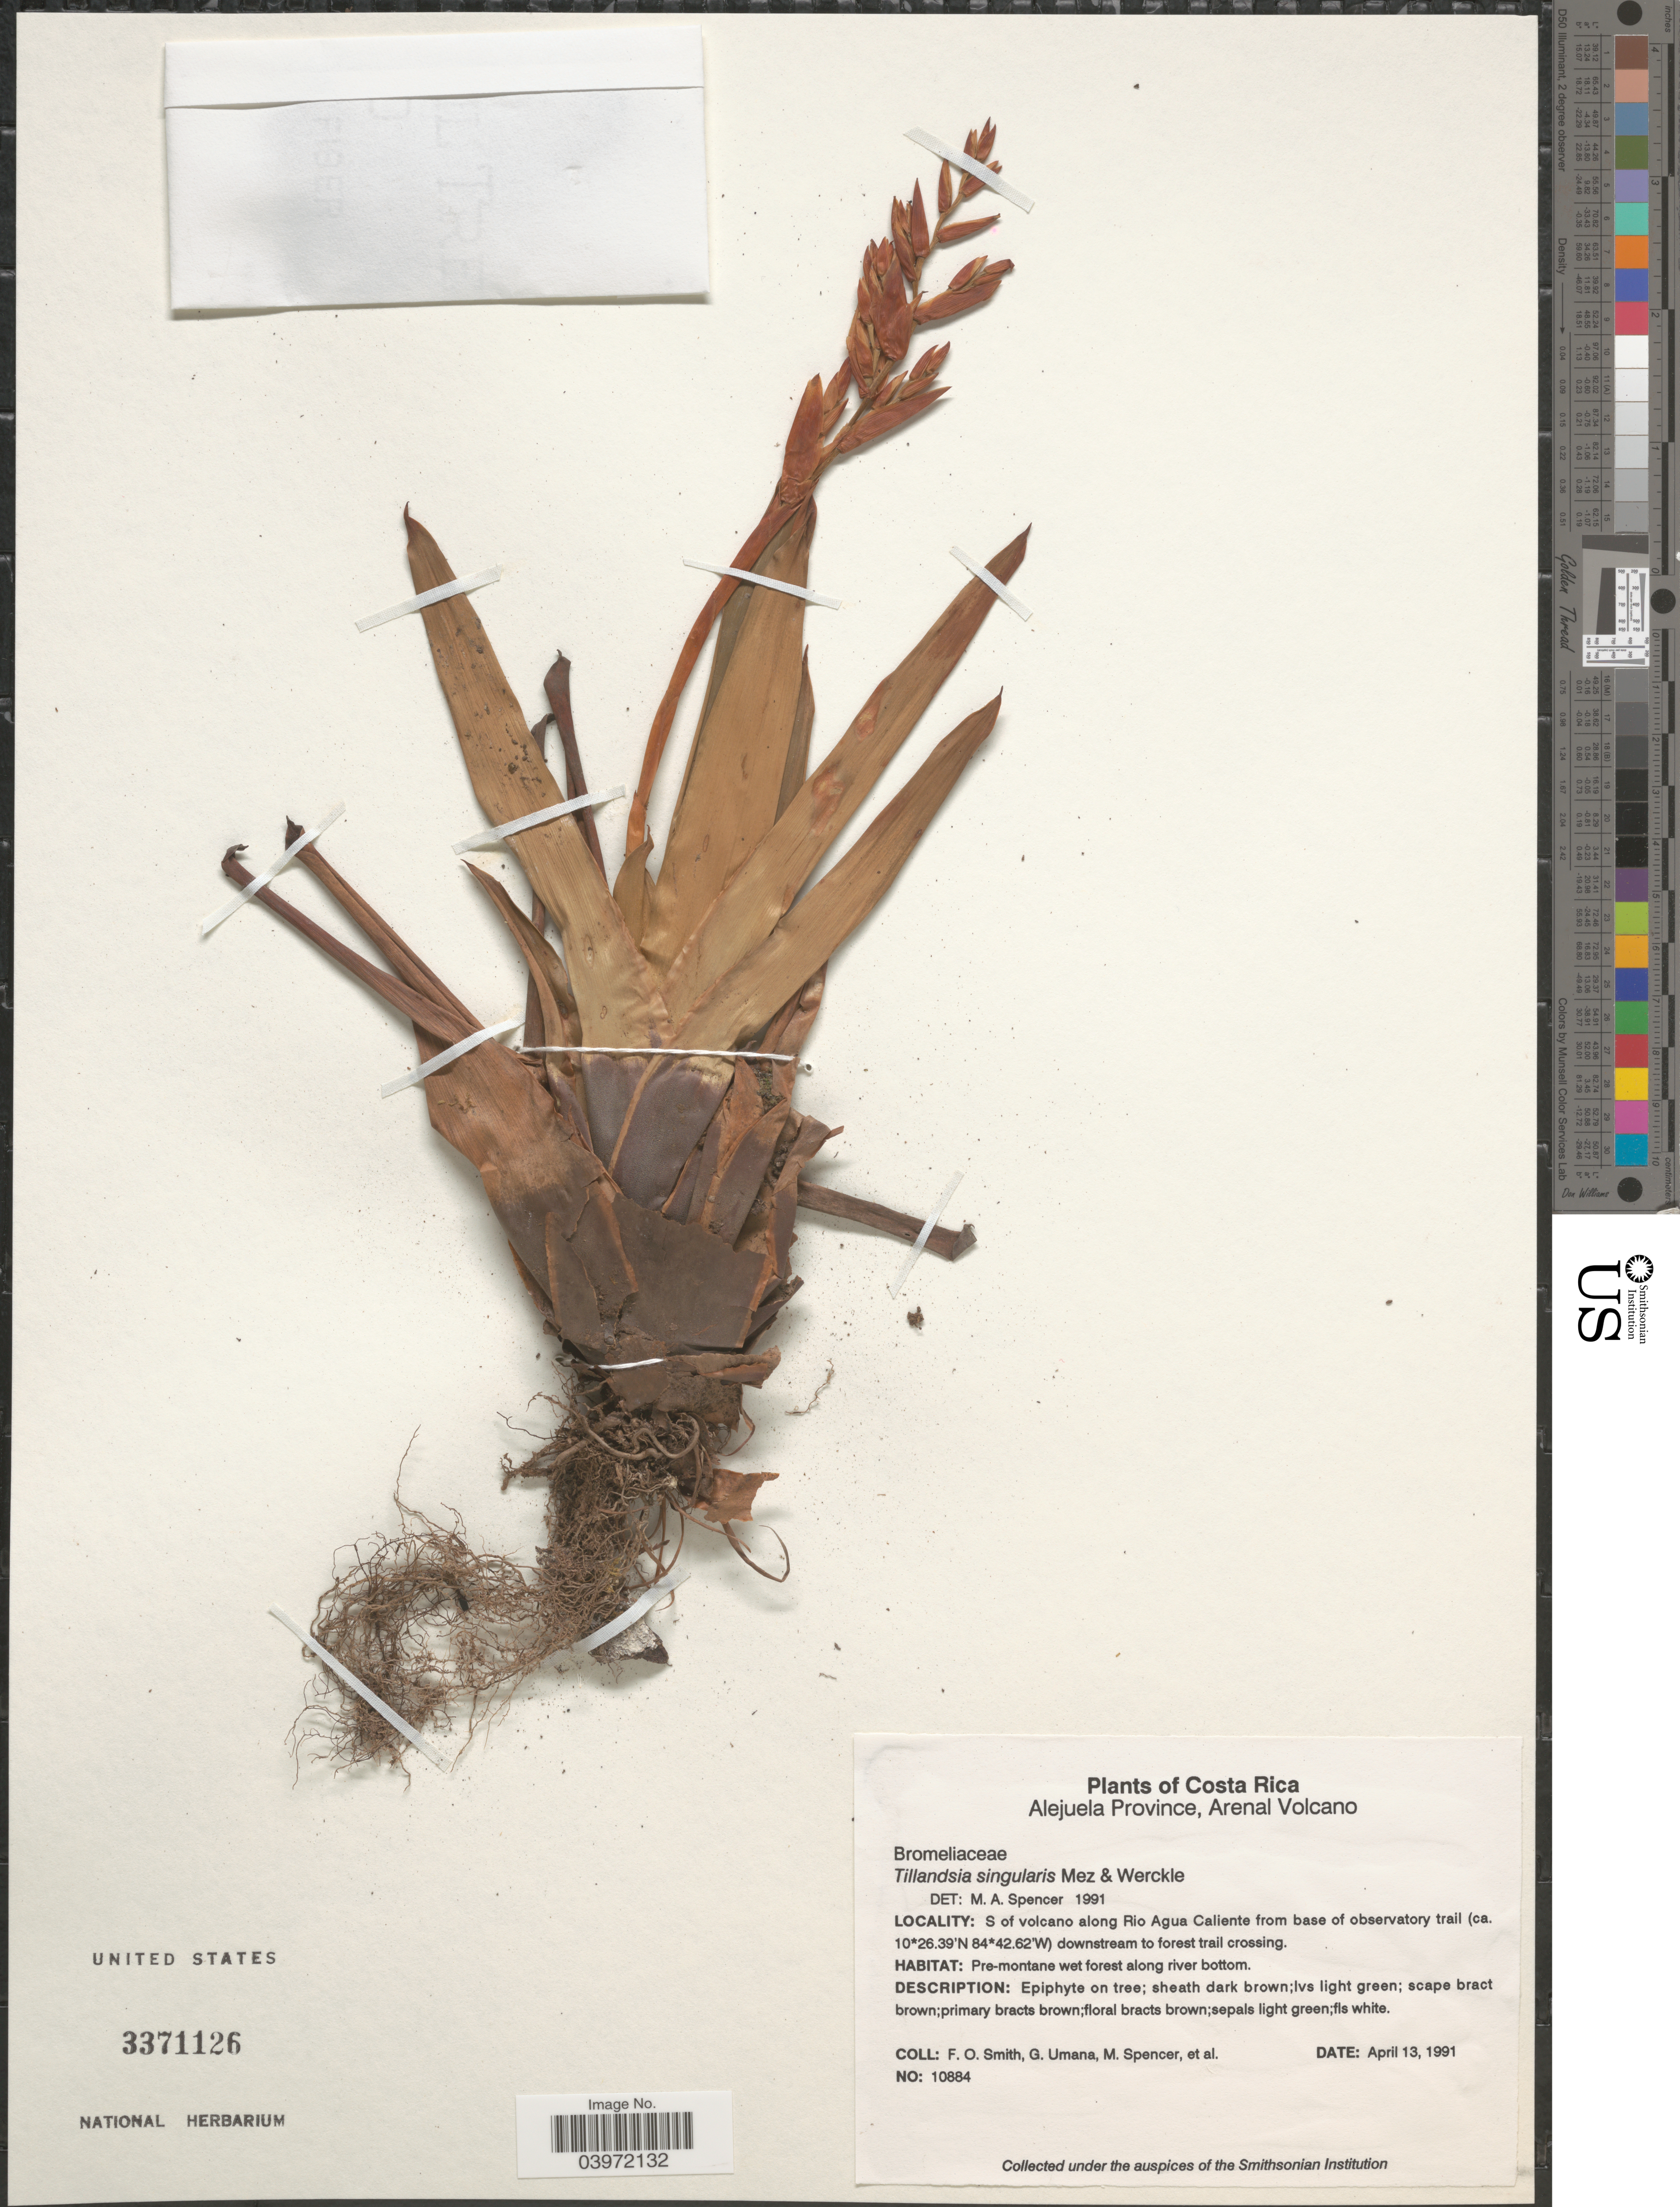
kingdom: Plantae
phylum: Tracheophyta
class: Liliopsida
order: Poales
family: Bromeliaceae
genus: Tillandsia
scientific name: Tillandsia singularis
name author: Mez & Wercklé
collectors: F. Smith, G. Umana, M. Spencer & et al.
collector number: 10884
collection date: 1991-04-13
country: Costa Rica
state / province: Alajuela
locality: Alejuela Province, Arenal Volcano. S of volcano along Rio Agua Caliente from base of observatory trail downstream to forest trail crossing. Pre-montane wet forest along river bottom.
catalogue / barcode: US 3371126